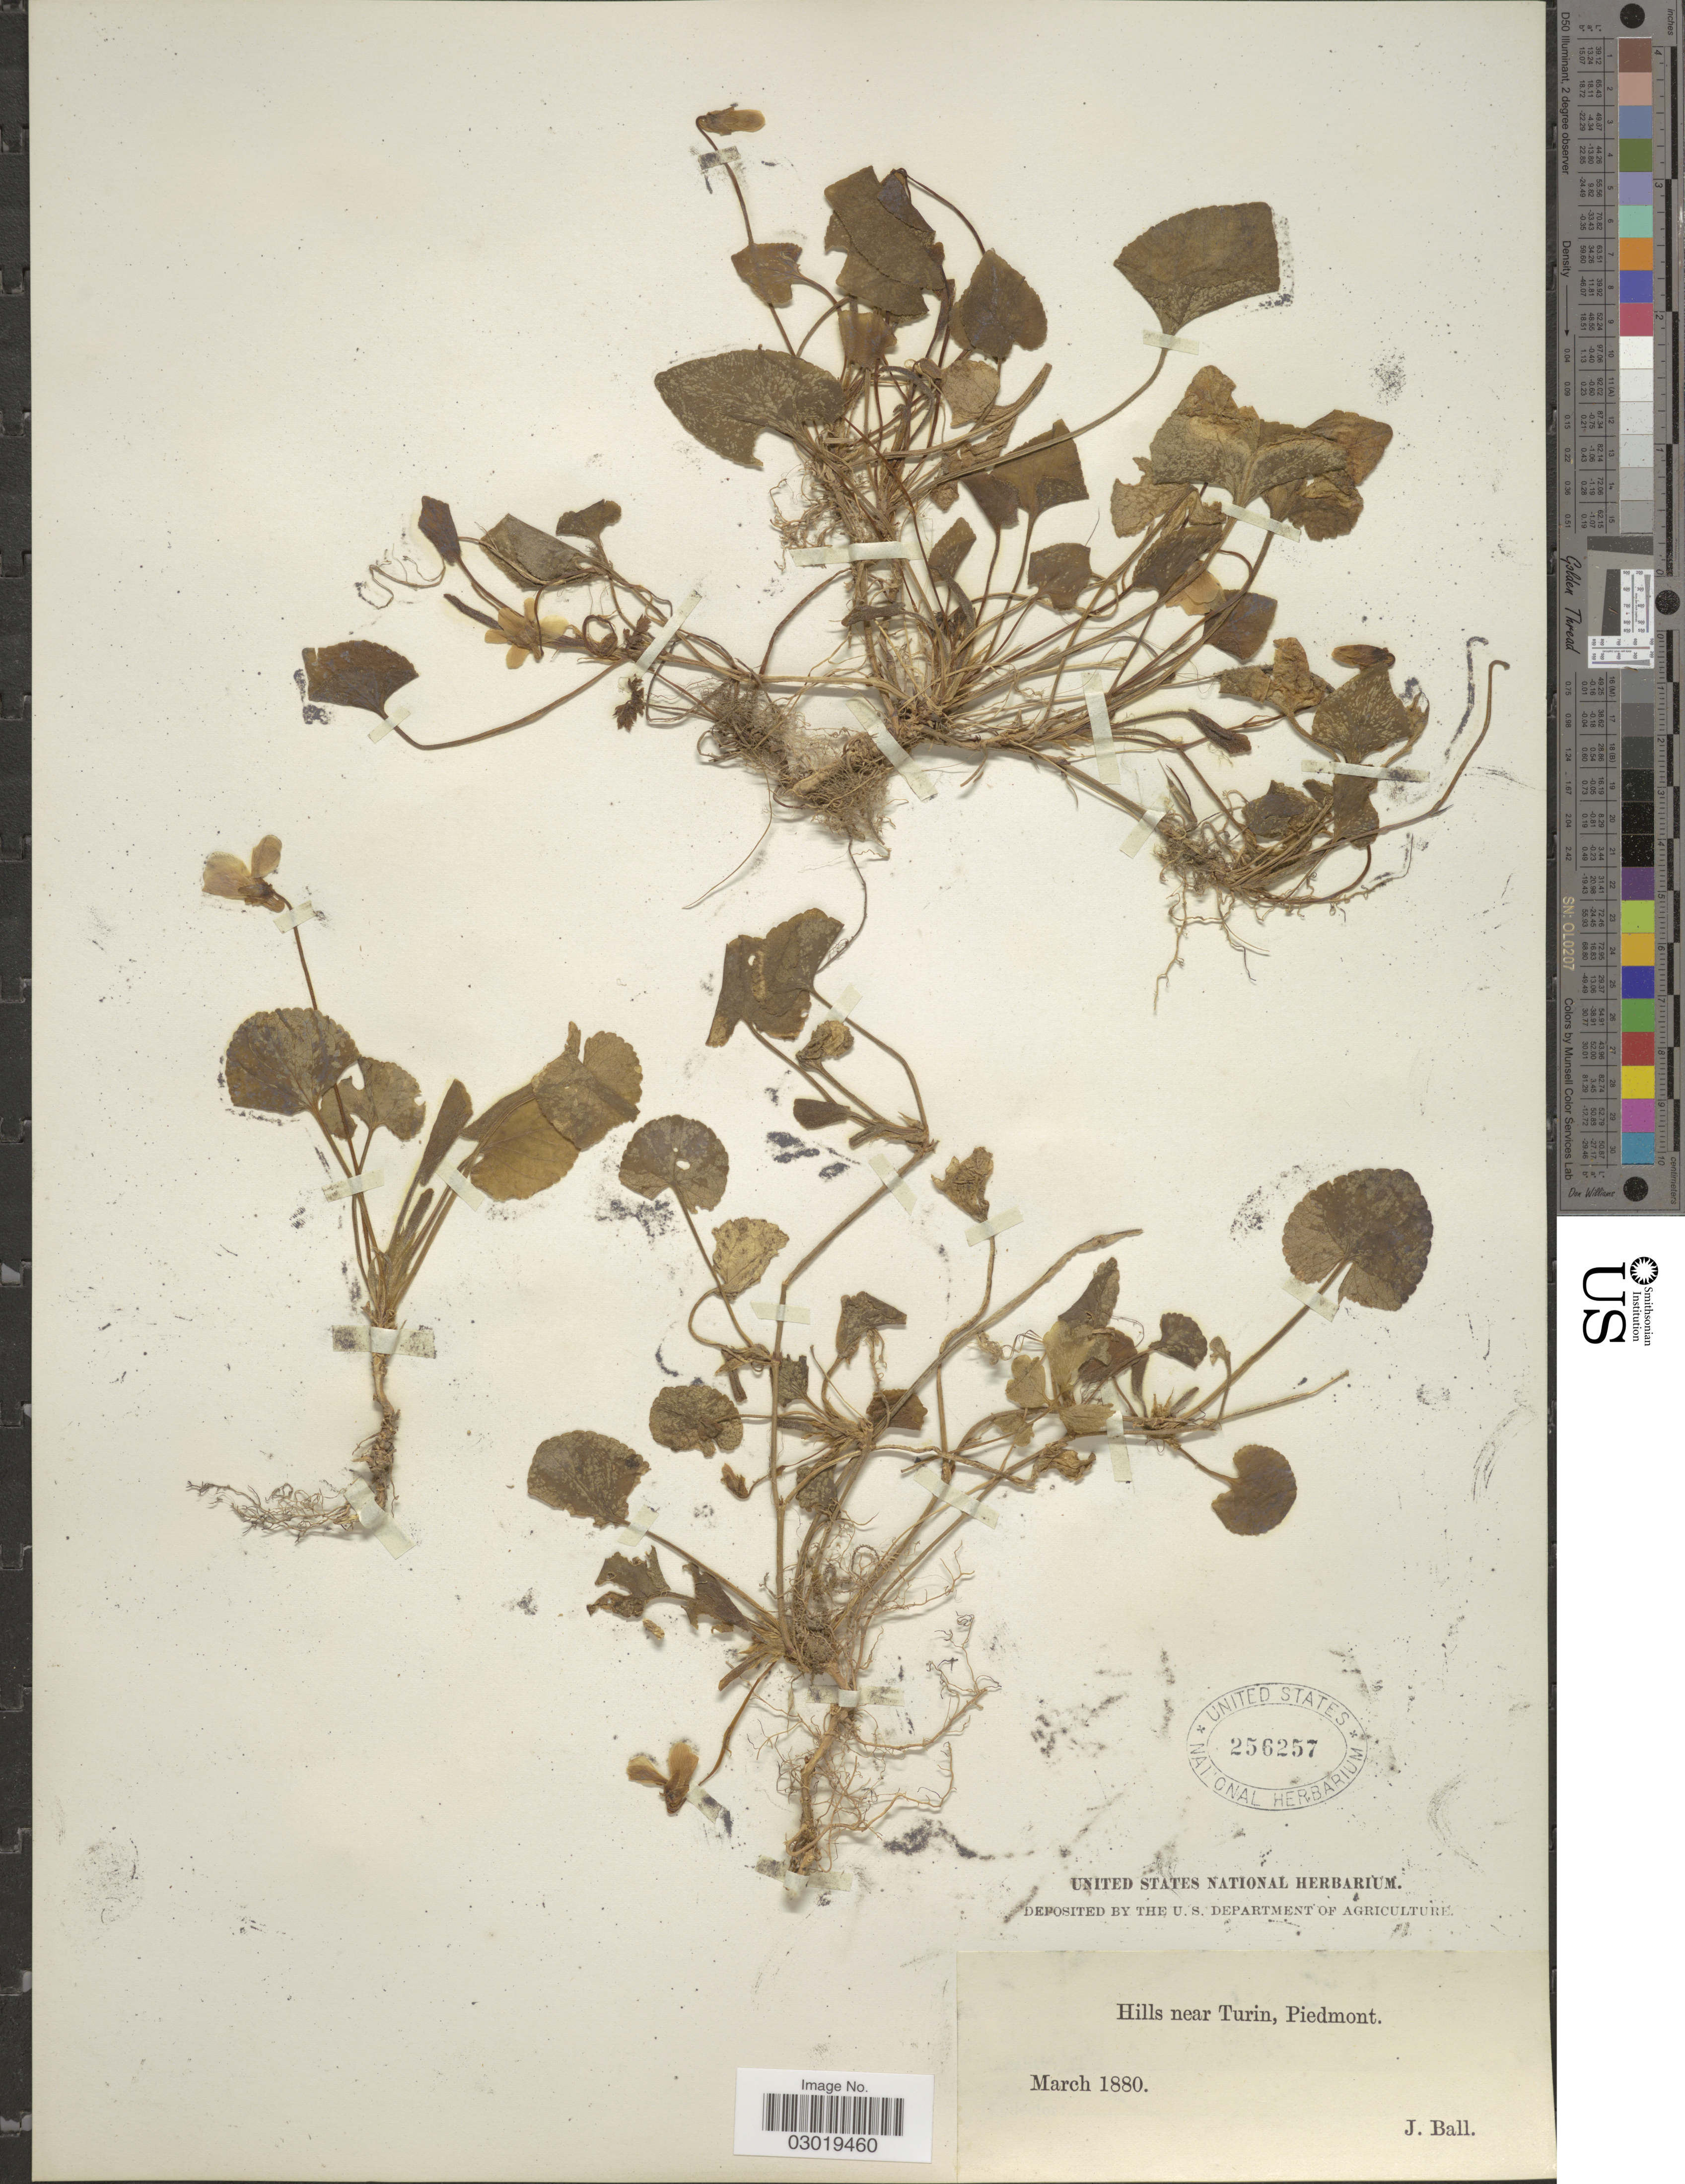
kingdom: Plantae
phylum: Tracheophyta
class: Magnoliopsida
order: Malpighiales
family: Violaceae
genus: Viola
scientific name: Viola sp.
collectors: J. Ball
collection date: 1880-03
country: Italy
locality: Hills near Turin, Piedmont.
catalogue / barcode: US 256257